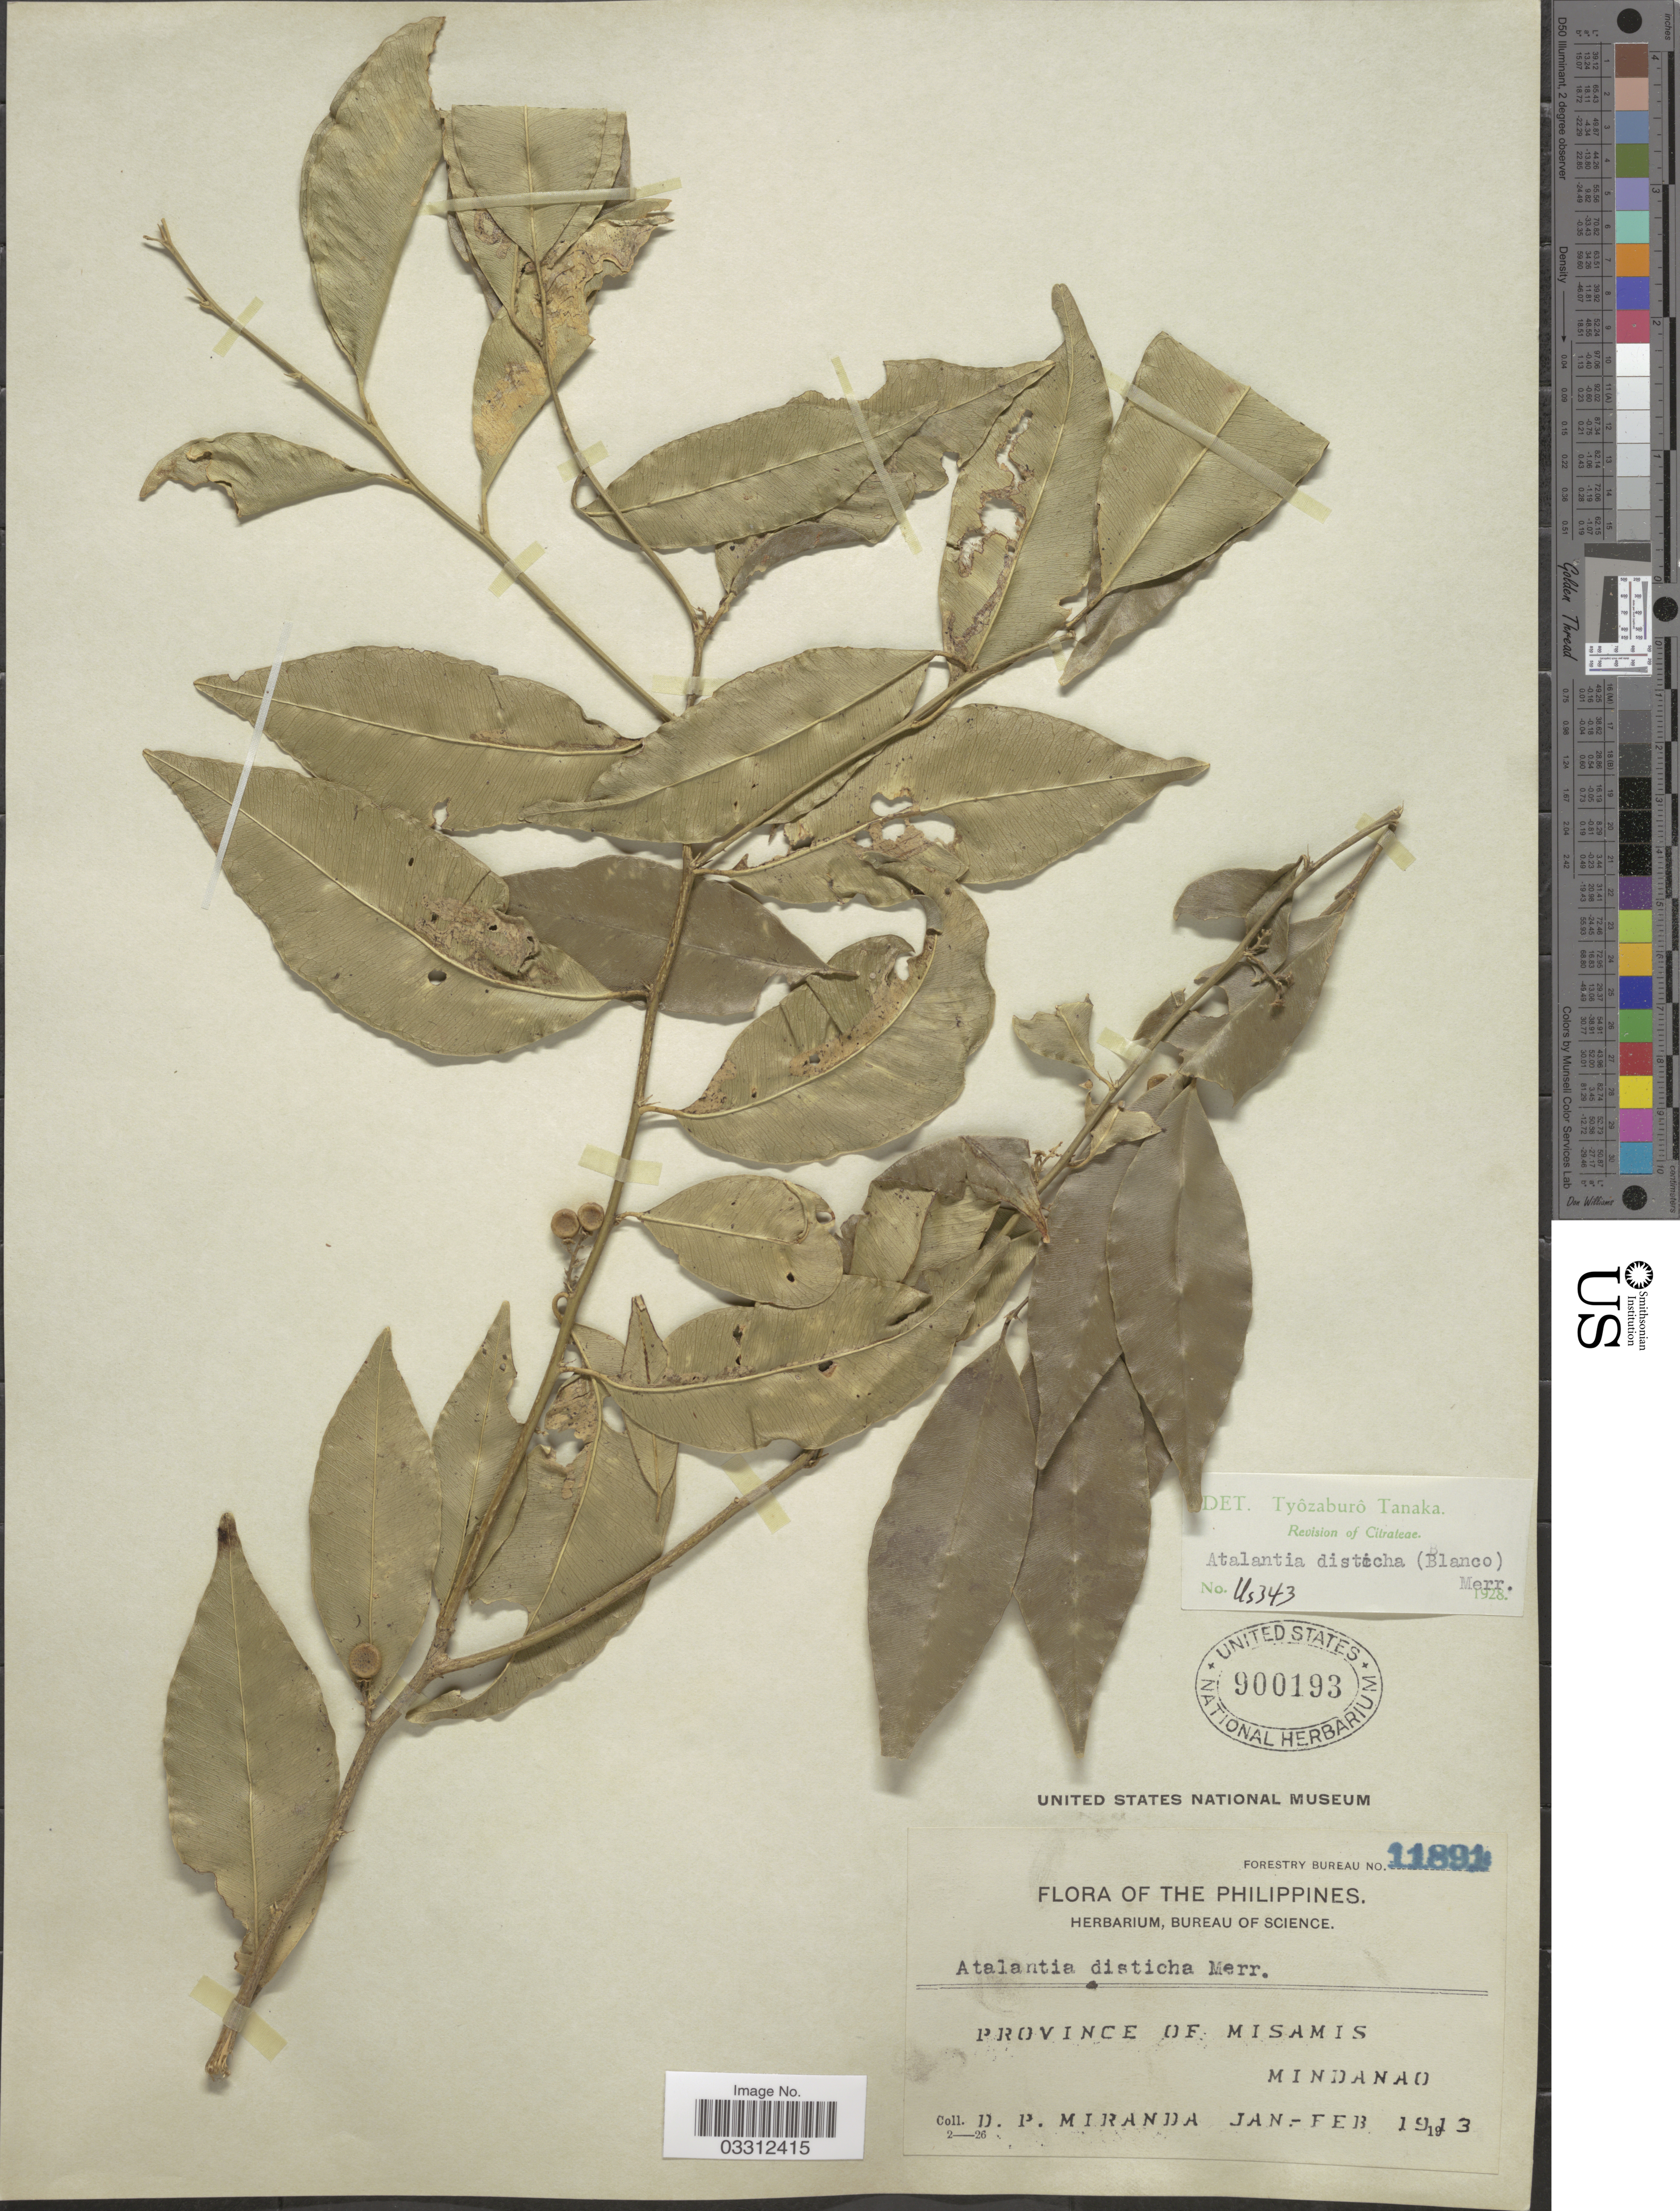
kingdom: Plantae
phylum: Tracheophyta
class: Magnoliopsida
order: Sapindales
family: Rutaceae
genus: Atalantia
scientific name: Atalantia racemosa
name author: Wight ex Hook.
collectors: D. P. Miranda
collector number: Forestry Bureau 11891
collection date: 1913-01/1913-02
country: Philippines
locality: Province of Misamis. Mindanao.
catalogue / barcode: US 900193